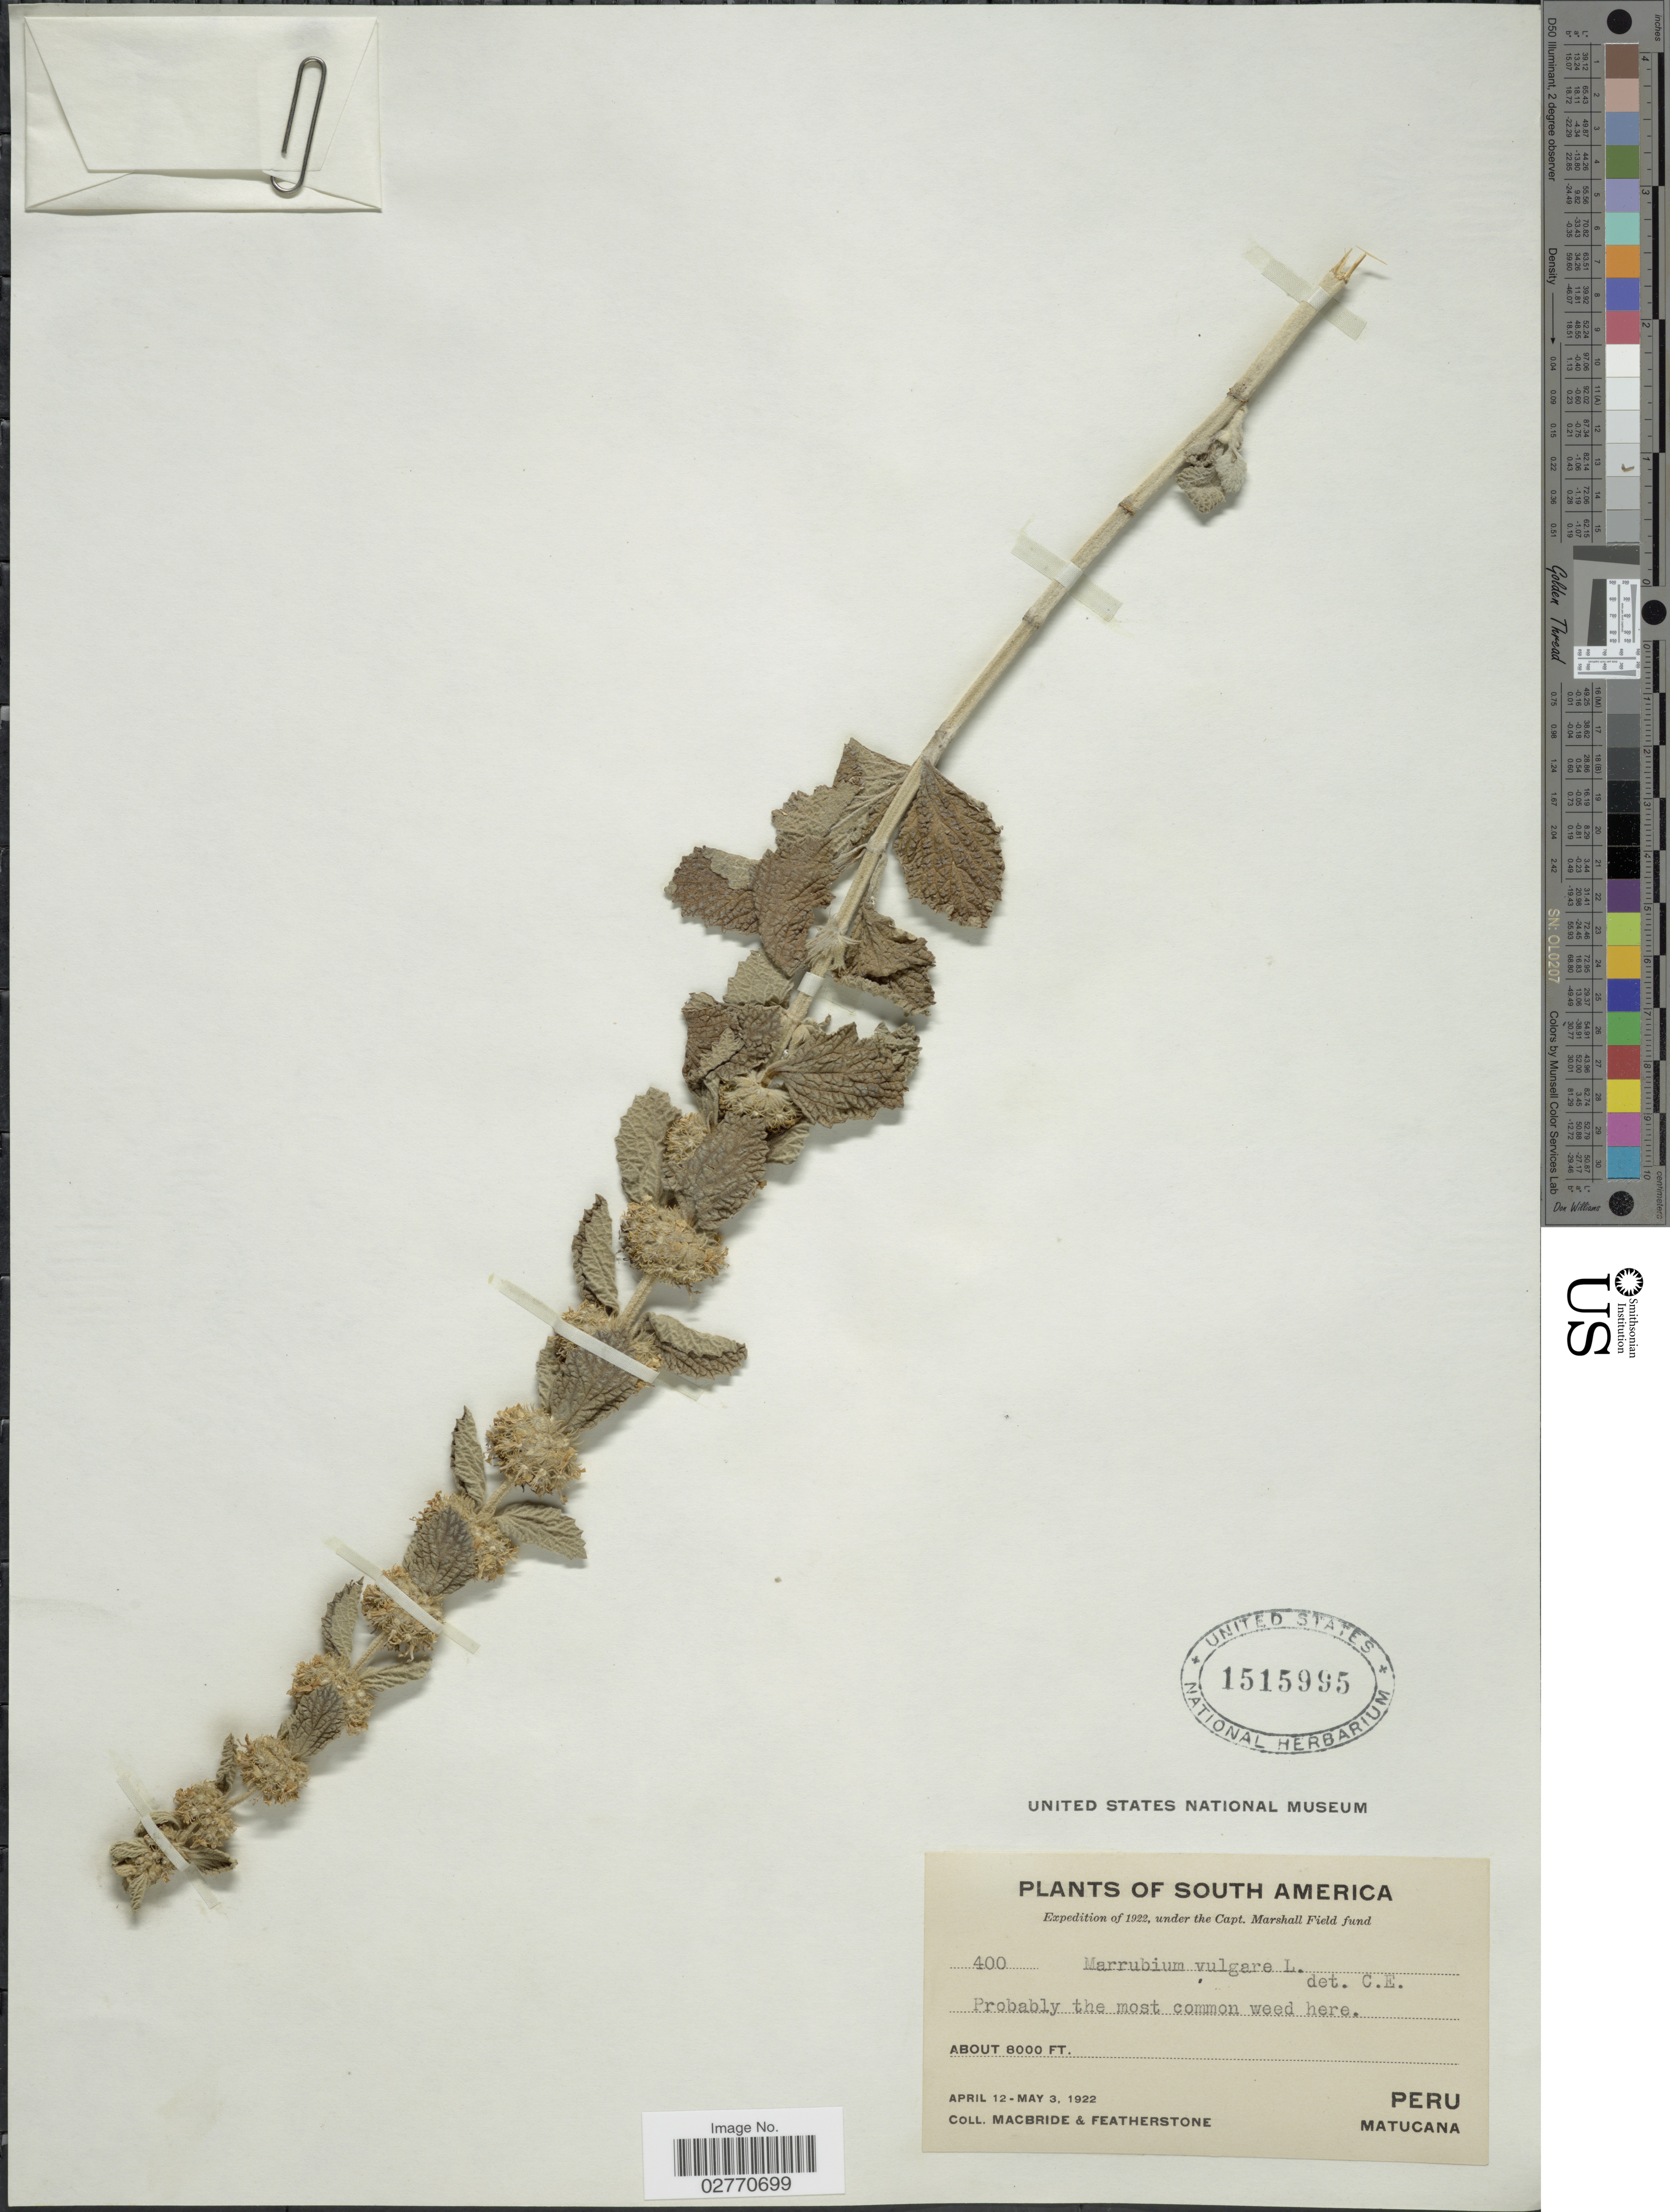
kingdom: Plantae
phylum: Tracheophyta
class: Magnoliopsida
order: Lamiales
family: Lamiaceae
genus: Marrubium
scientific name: Marrubium vulgare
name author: L.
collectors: Macbride, -- & -. Featherstone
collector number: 400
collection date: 1922-04-12/1922-05-03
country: Peru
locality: Matucana.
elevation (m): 2438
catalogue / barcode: US 1515995